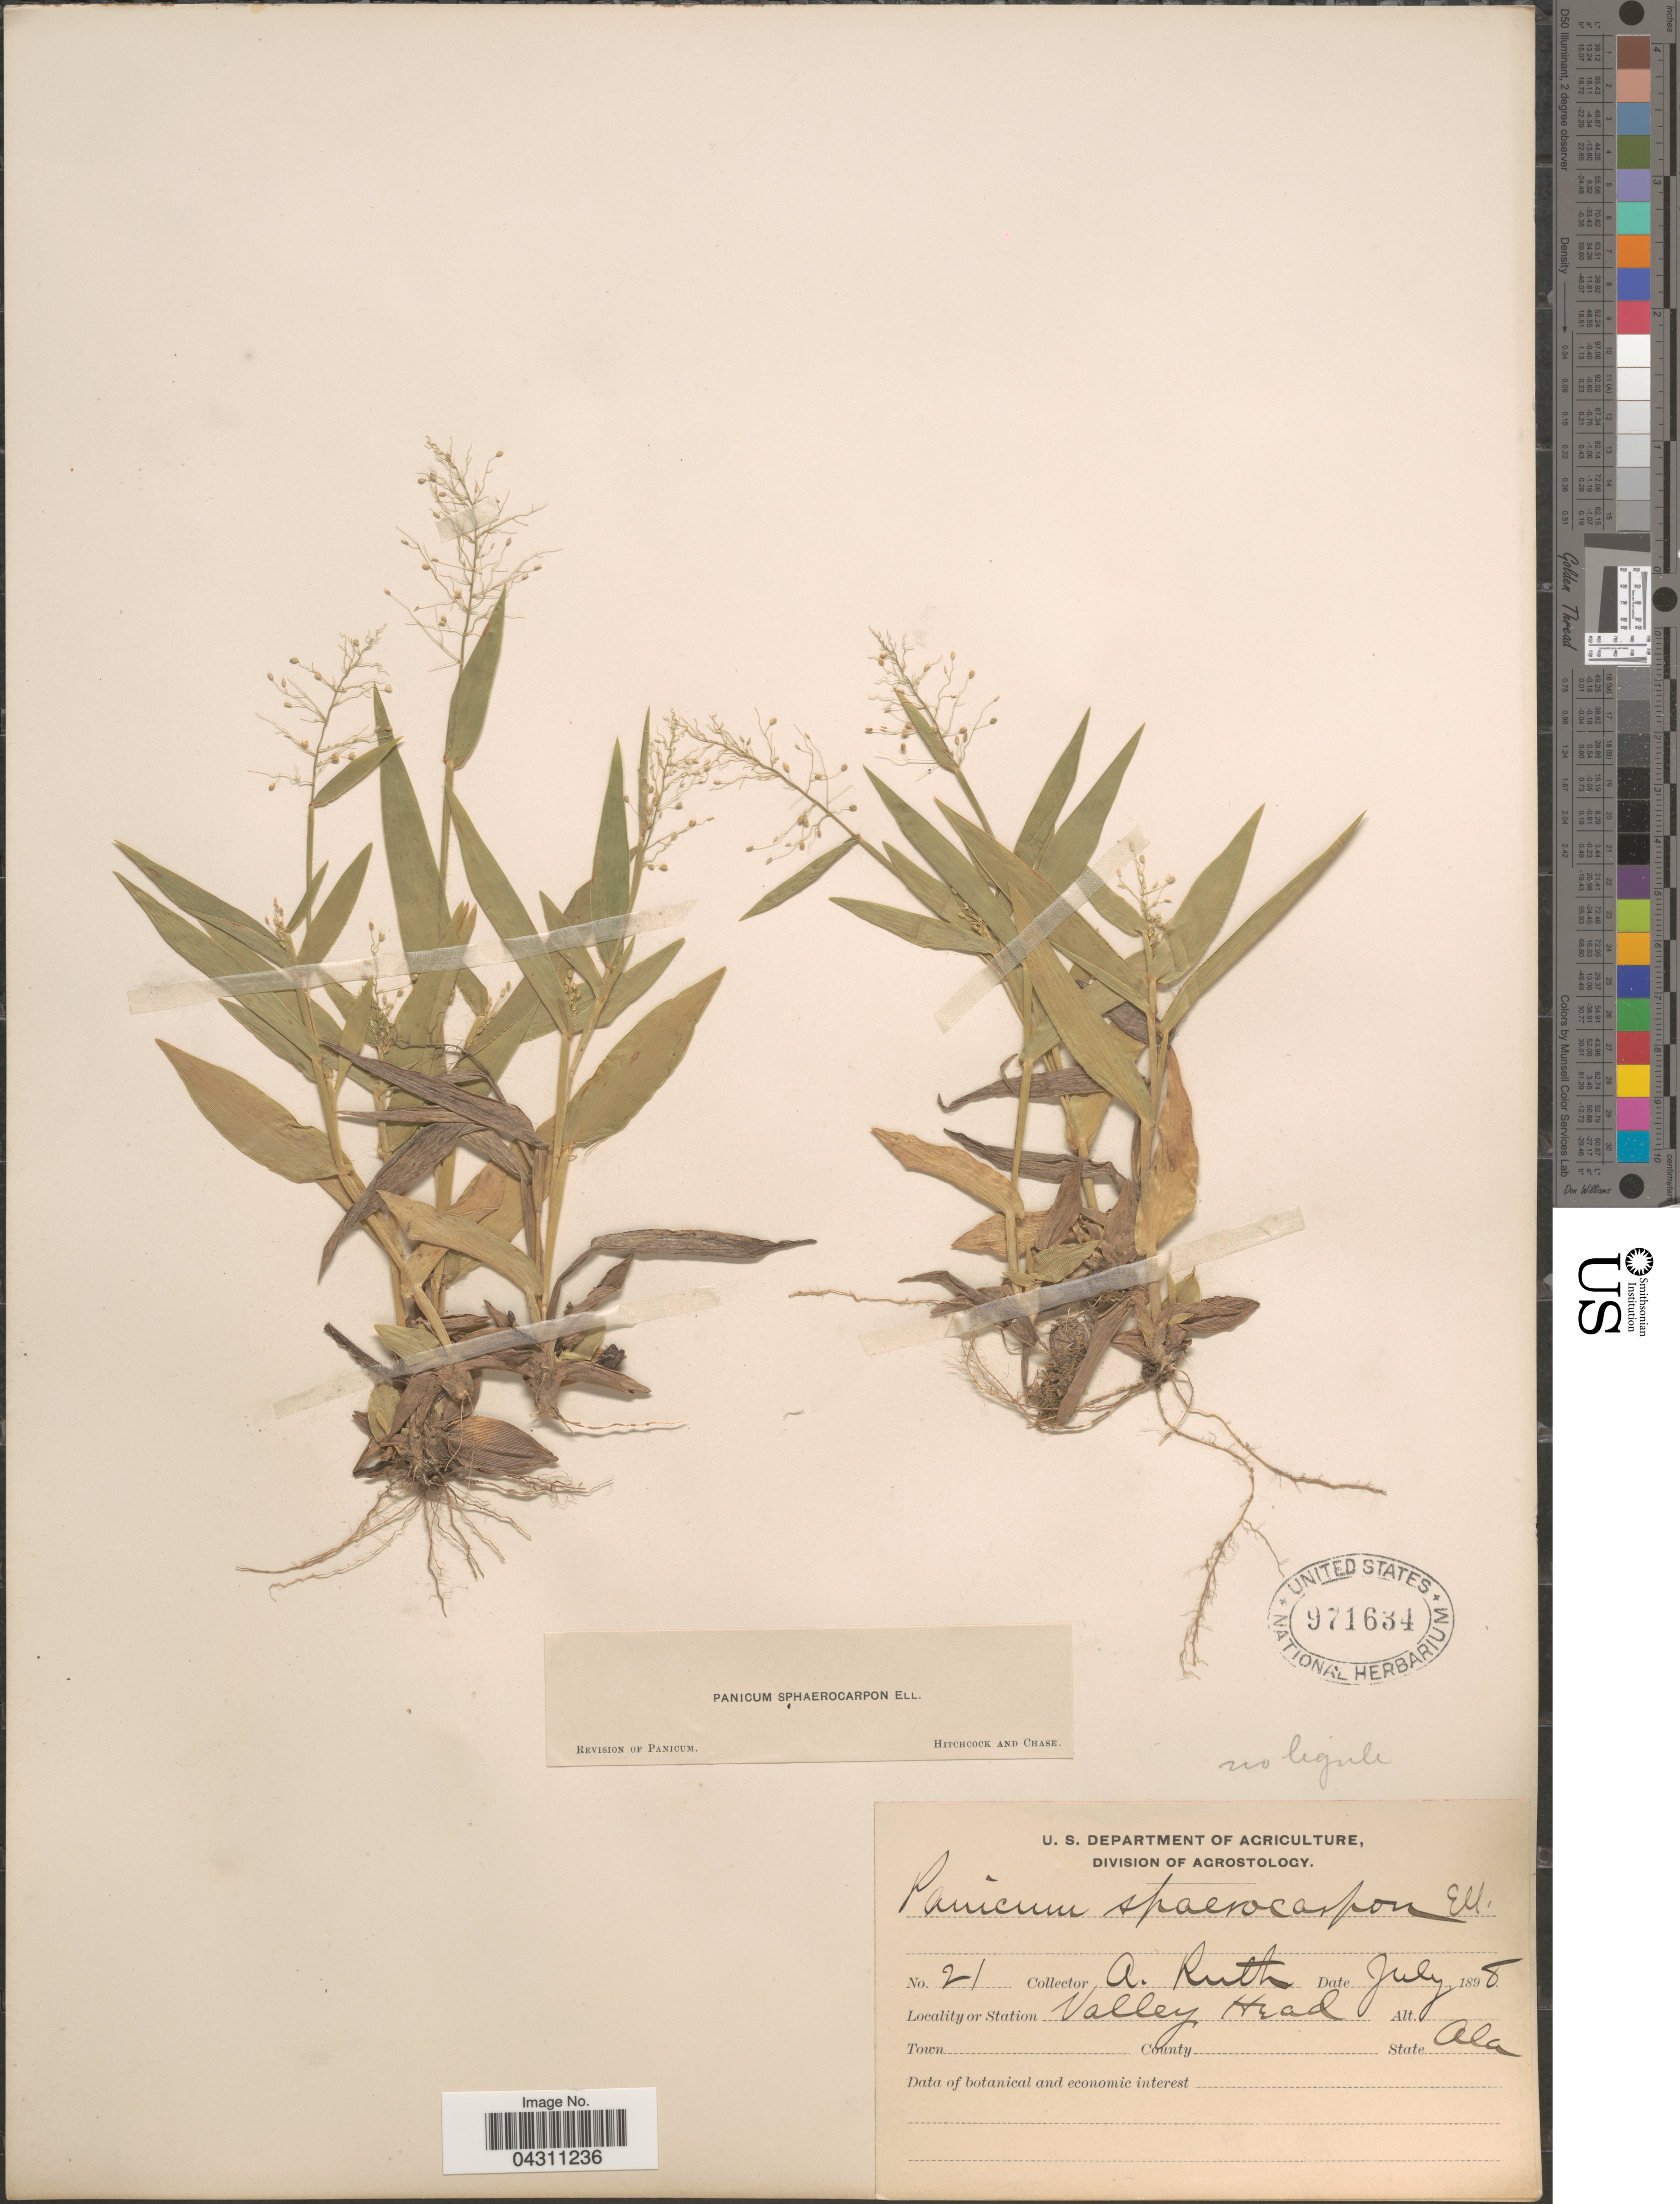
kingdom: Plantae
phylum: Tracheophyta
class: Liliopsida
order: Poales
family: Poaceae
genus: Dichanthelium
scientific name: Dichanthelium sphaerocarpon var. sphaerocarpon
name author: (Elliott) Gould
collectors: A. Ruth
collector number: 21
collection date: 1898-07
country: United States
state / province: Alabama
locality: Valley Head.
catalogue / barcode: US 971634